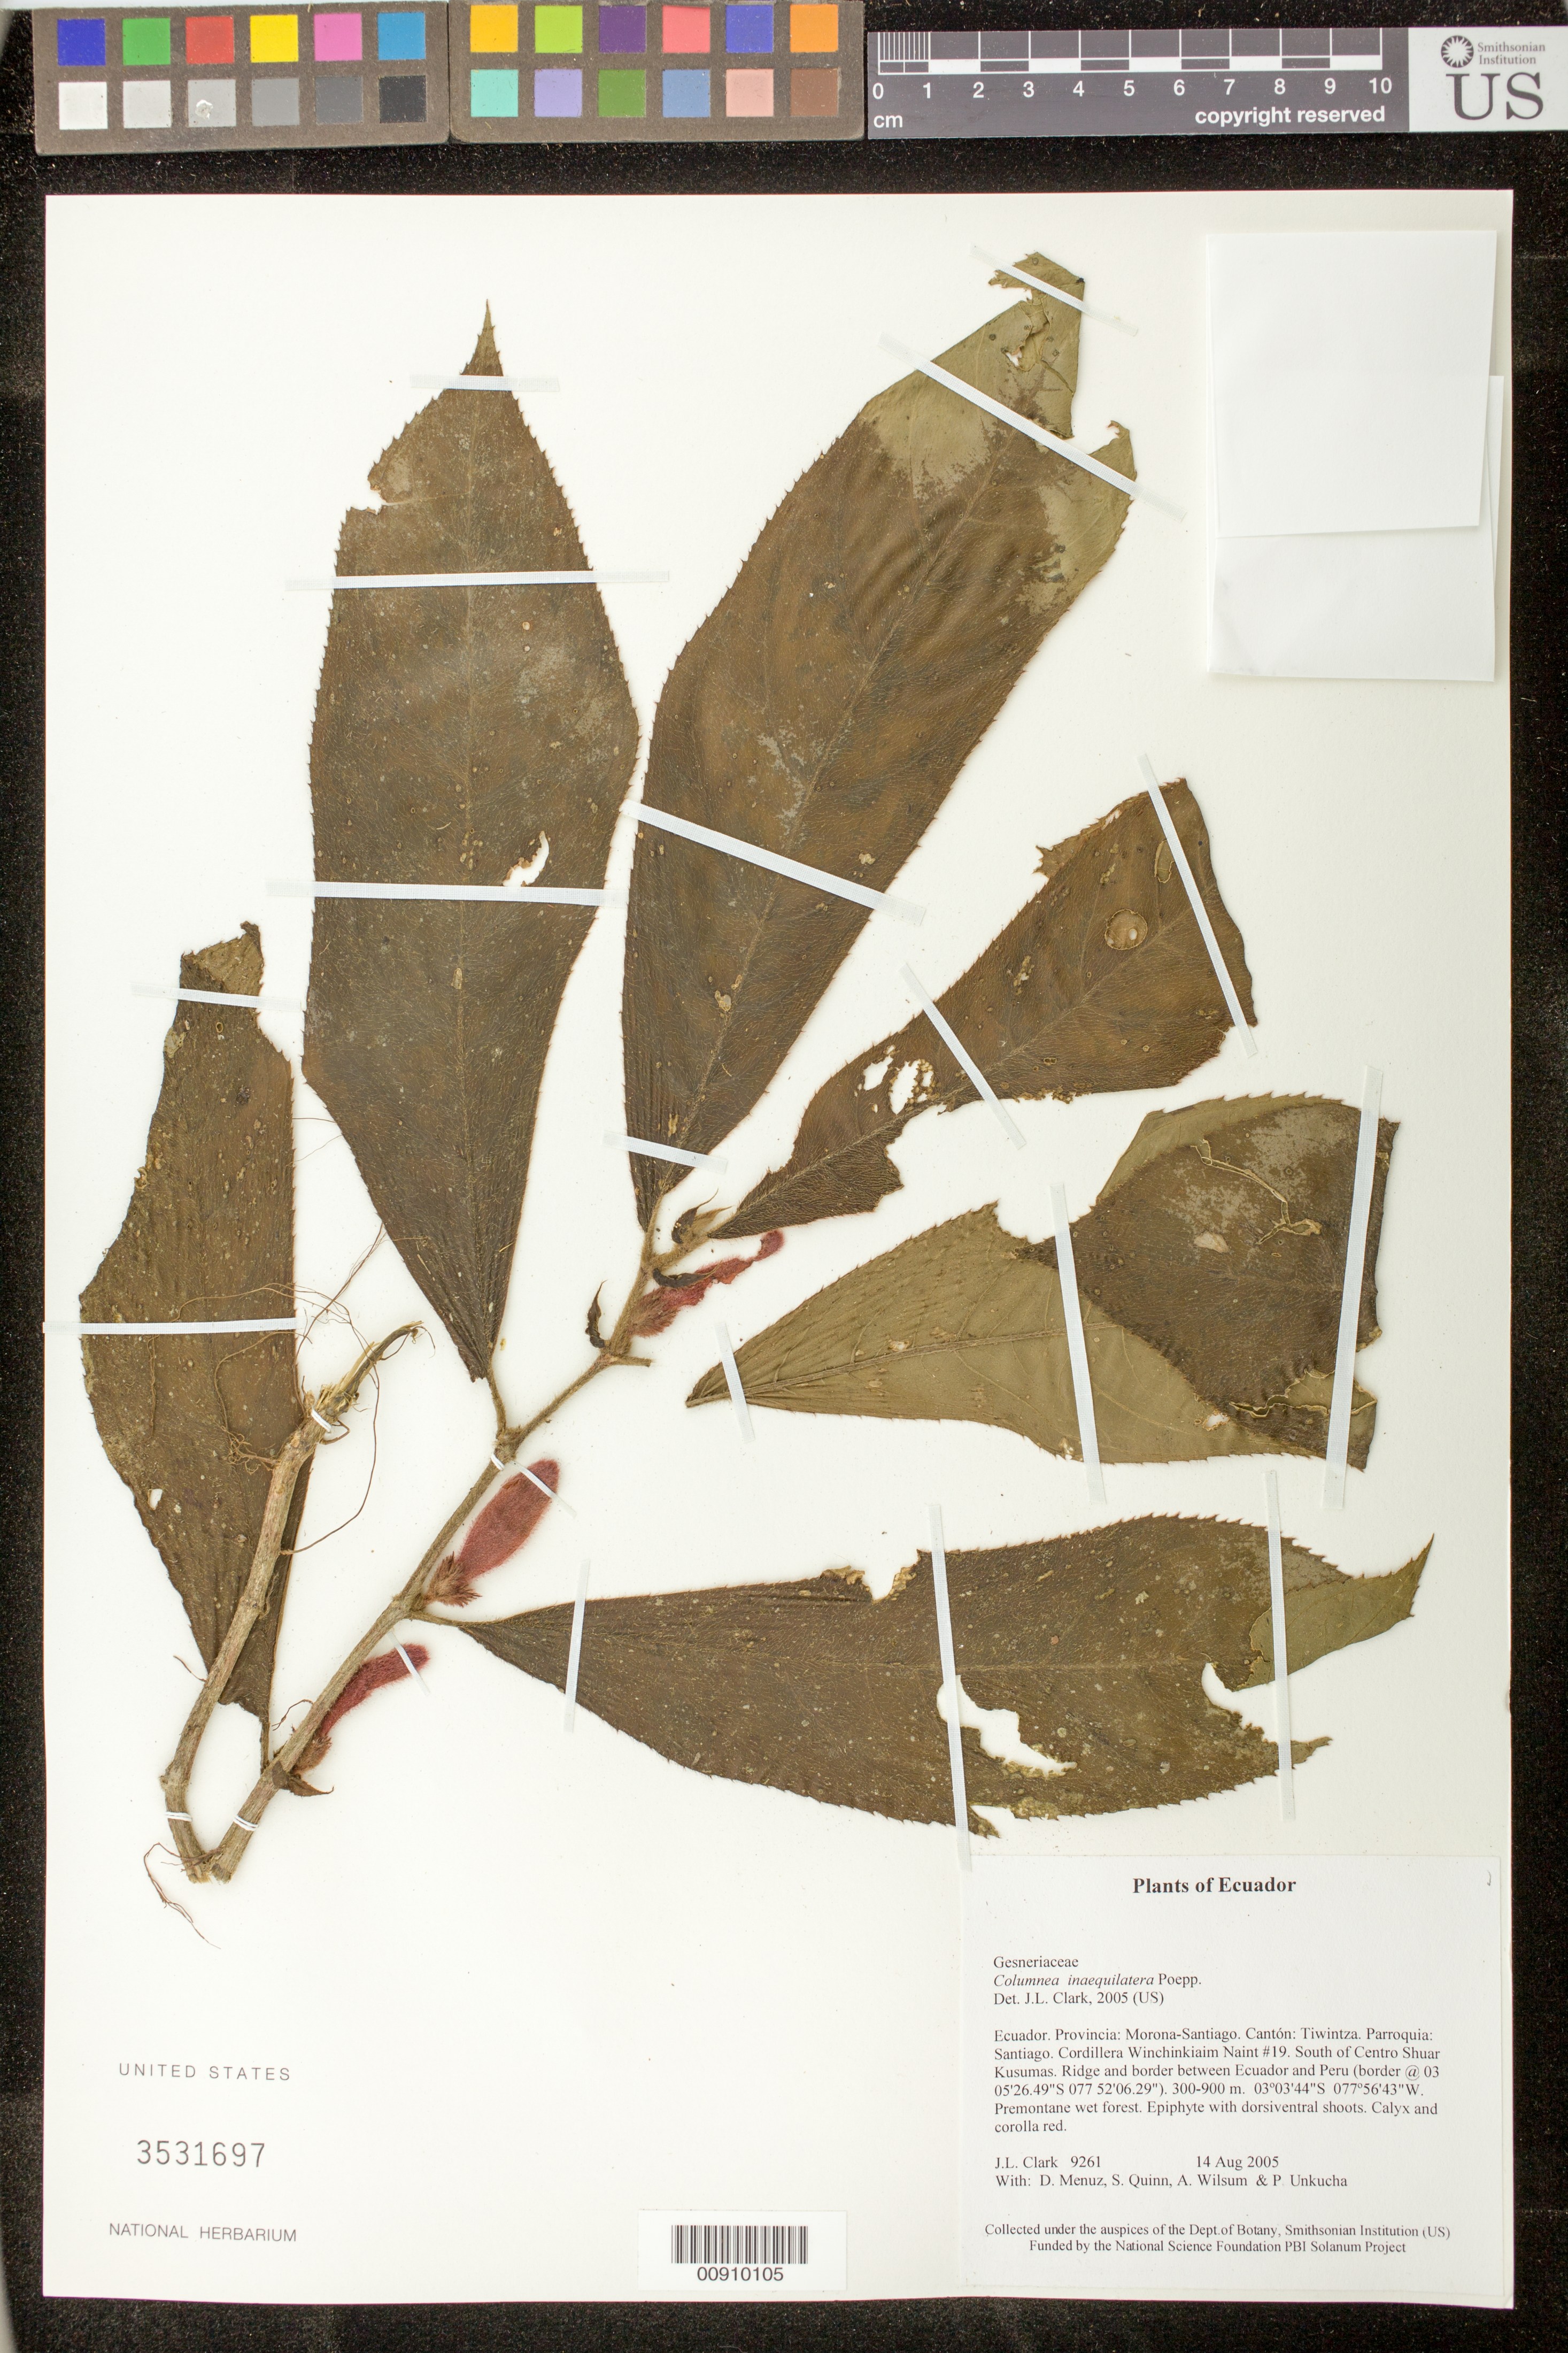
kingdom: Plantae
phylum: Tracheophyta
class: Magnoliopsida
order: Lamiales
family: Gesneriaceae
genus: Columnea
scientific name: Columnea inaequilatera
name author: Poepp.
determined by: Clark, J. L., (SEL), The Marie Selby Botanical Garden (UNITED STATES)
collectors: J. L. Clark, D. Menuz, S. Quinn, A. Wilsum & P. Unkucha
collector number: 9261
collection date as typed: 14 Aug 2005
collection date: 2005-08-14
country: Ecuador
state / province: Morona-Santiago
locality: Tiwintza. Parroquia: Santiago. Cordillera Winchinkiaim Naint #19. South of Centro Shuar Kusumas. Ridge and border between Ecuador and Peru (border @ 03°05'26.49"S 077°52'06.29").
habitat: Premontane wet forest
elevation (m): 300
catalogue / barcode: US 3531697